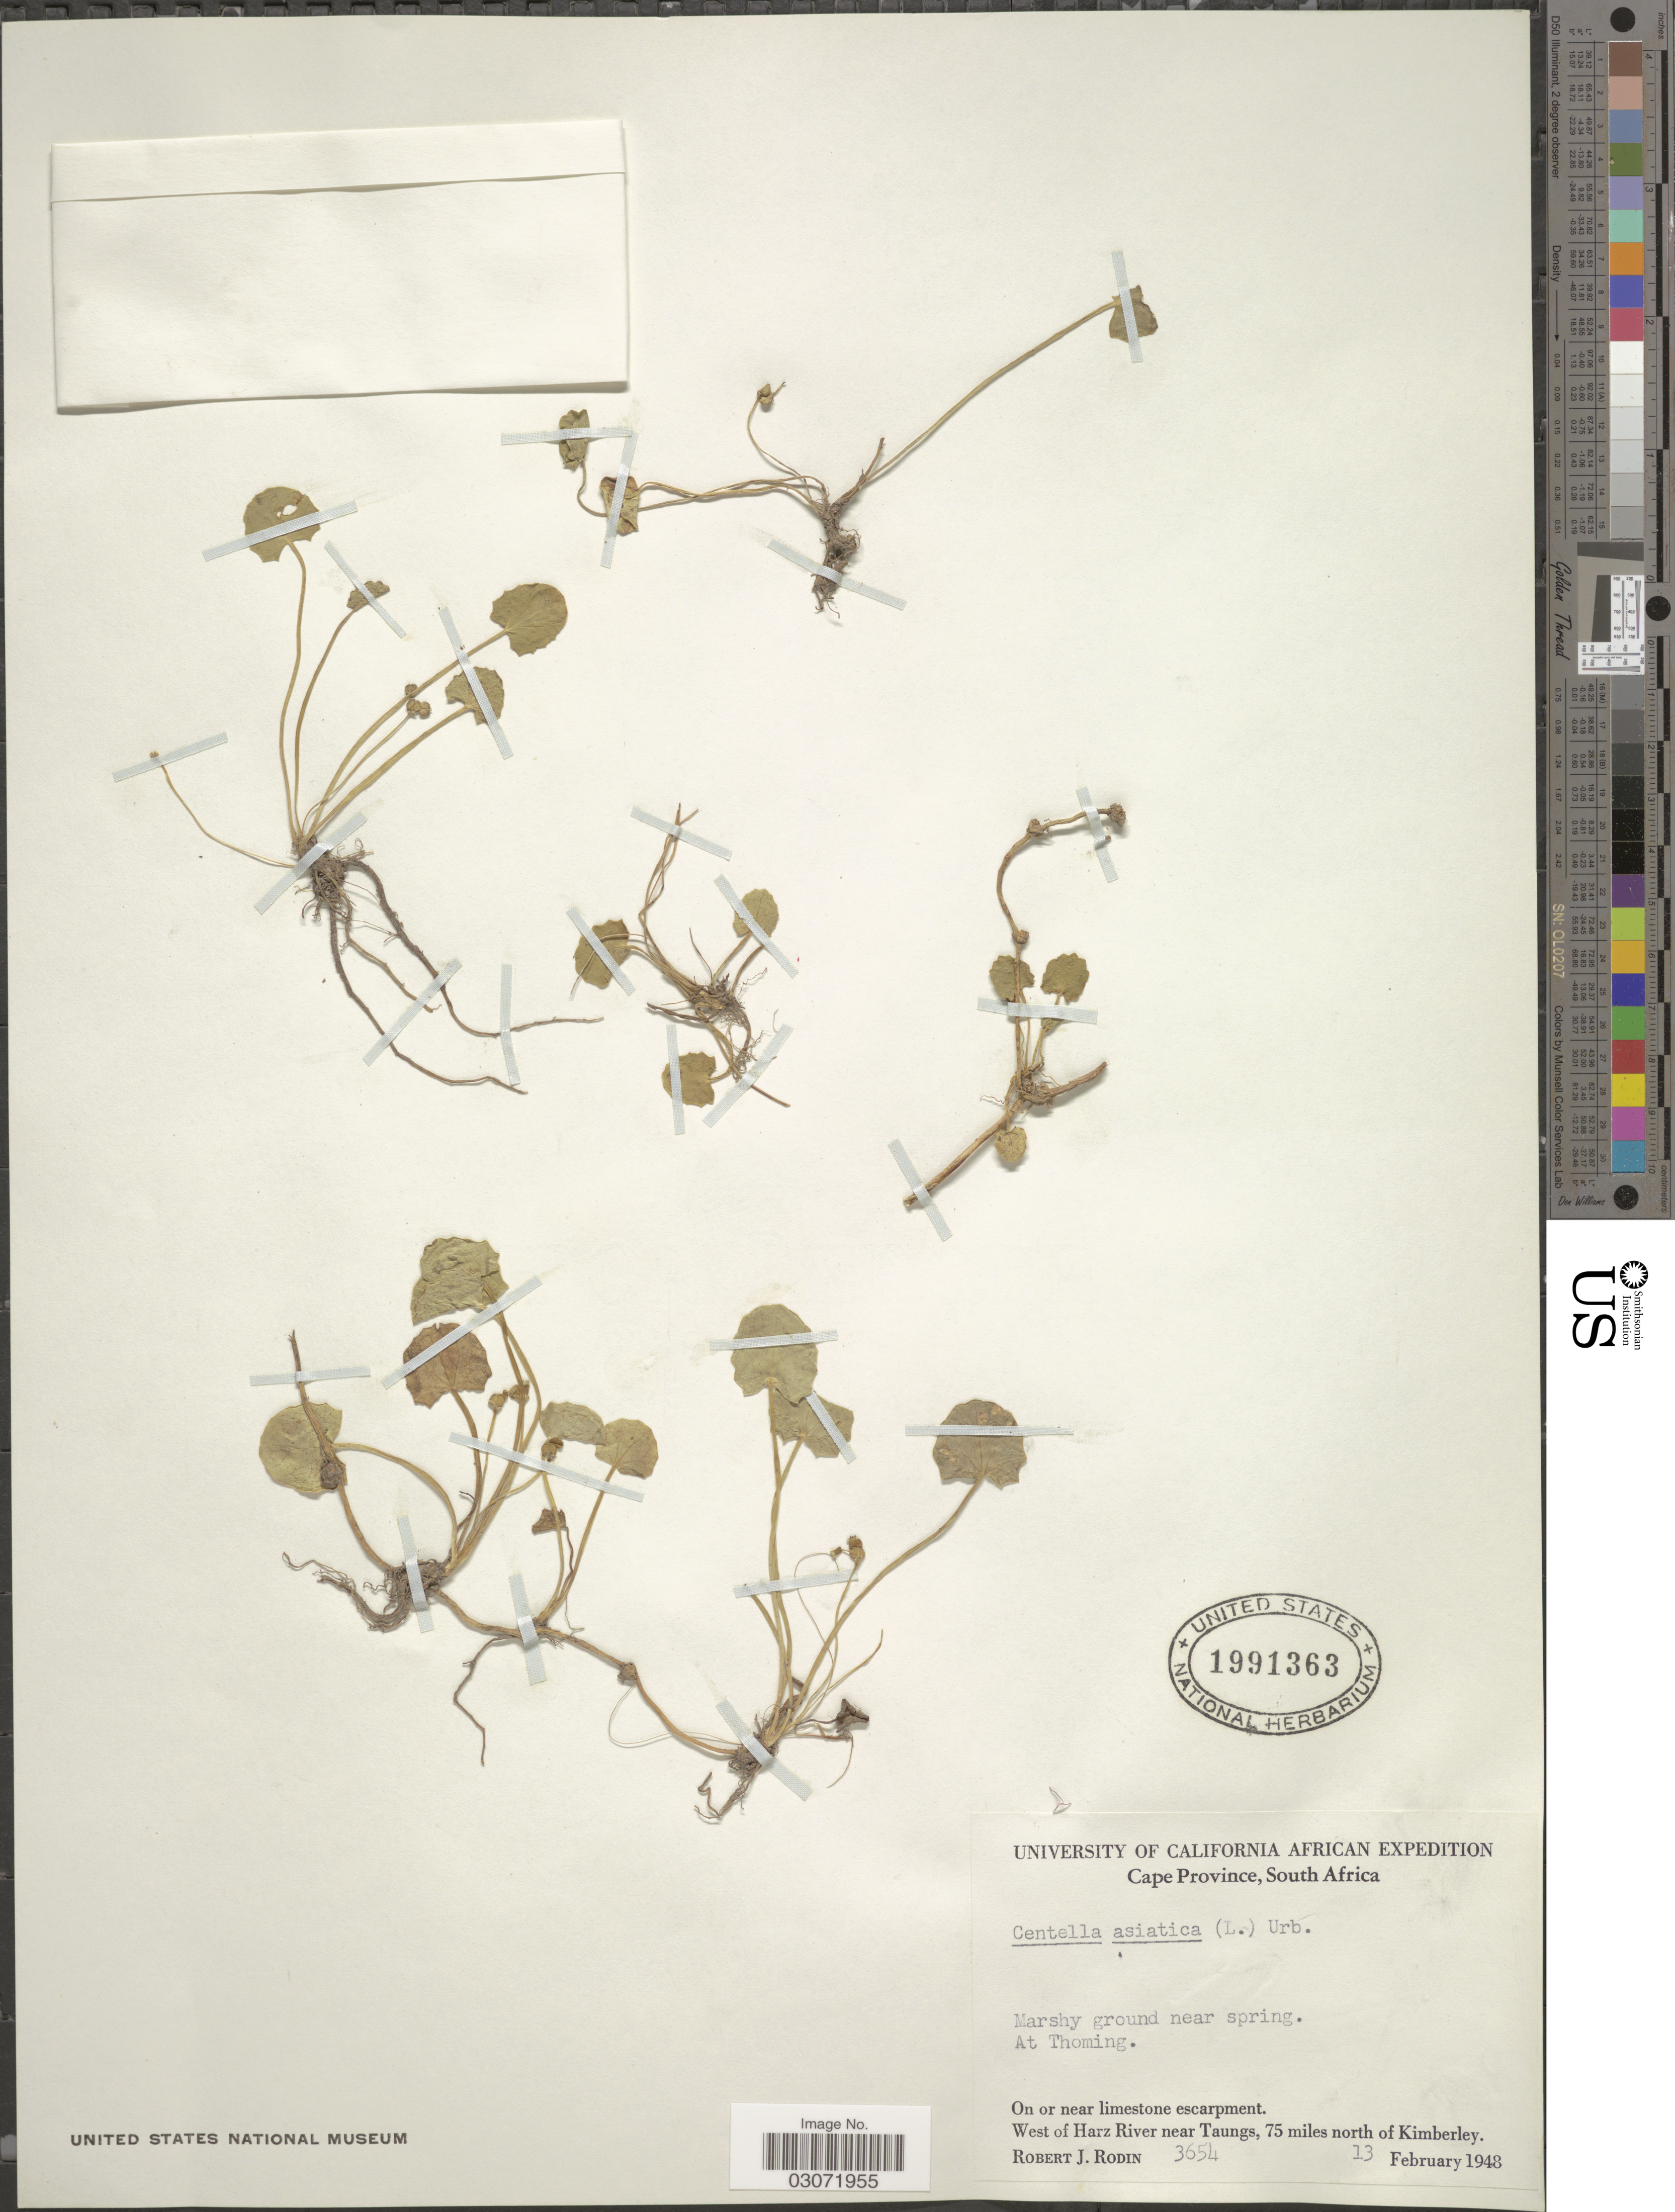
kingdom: Plantae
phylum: Tracheophyta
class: Magnoliopsida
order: Apiales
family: Apiaceae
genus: Centella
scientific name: Centella asiatica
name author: (L.) Urb.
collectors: R. J. Rodin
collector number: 3654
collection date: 1948-02-13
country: South Africa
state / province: Northern Cape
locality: On or near limestone escarpment. West of Harz river near Taungs, 75 miles north of Kimberley. Marshy ground near spring. At Thoming.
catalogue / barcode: US 1991363